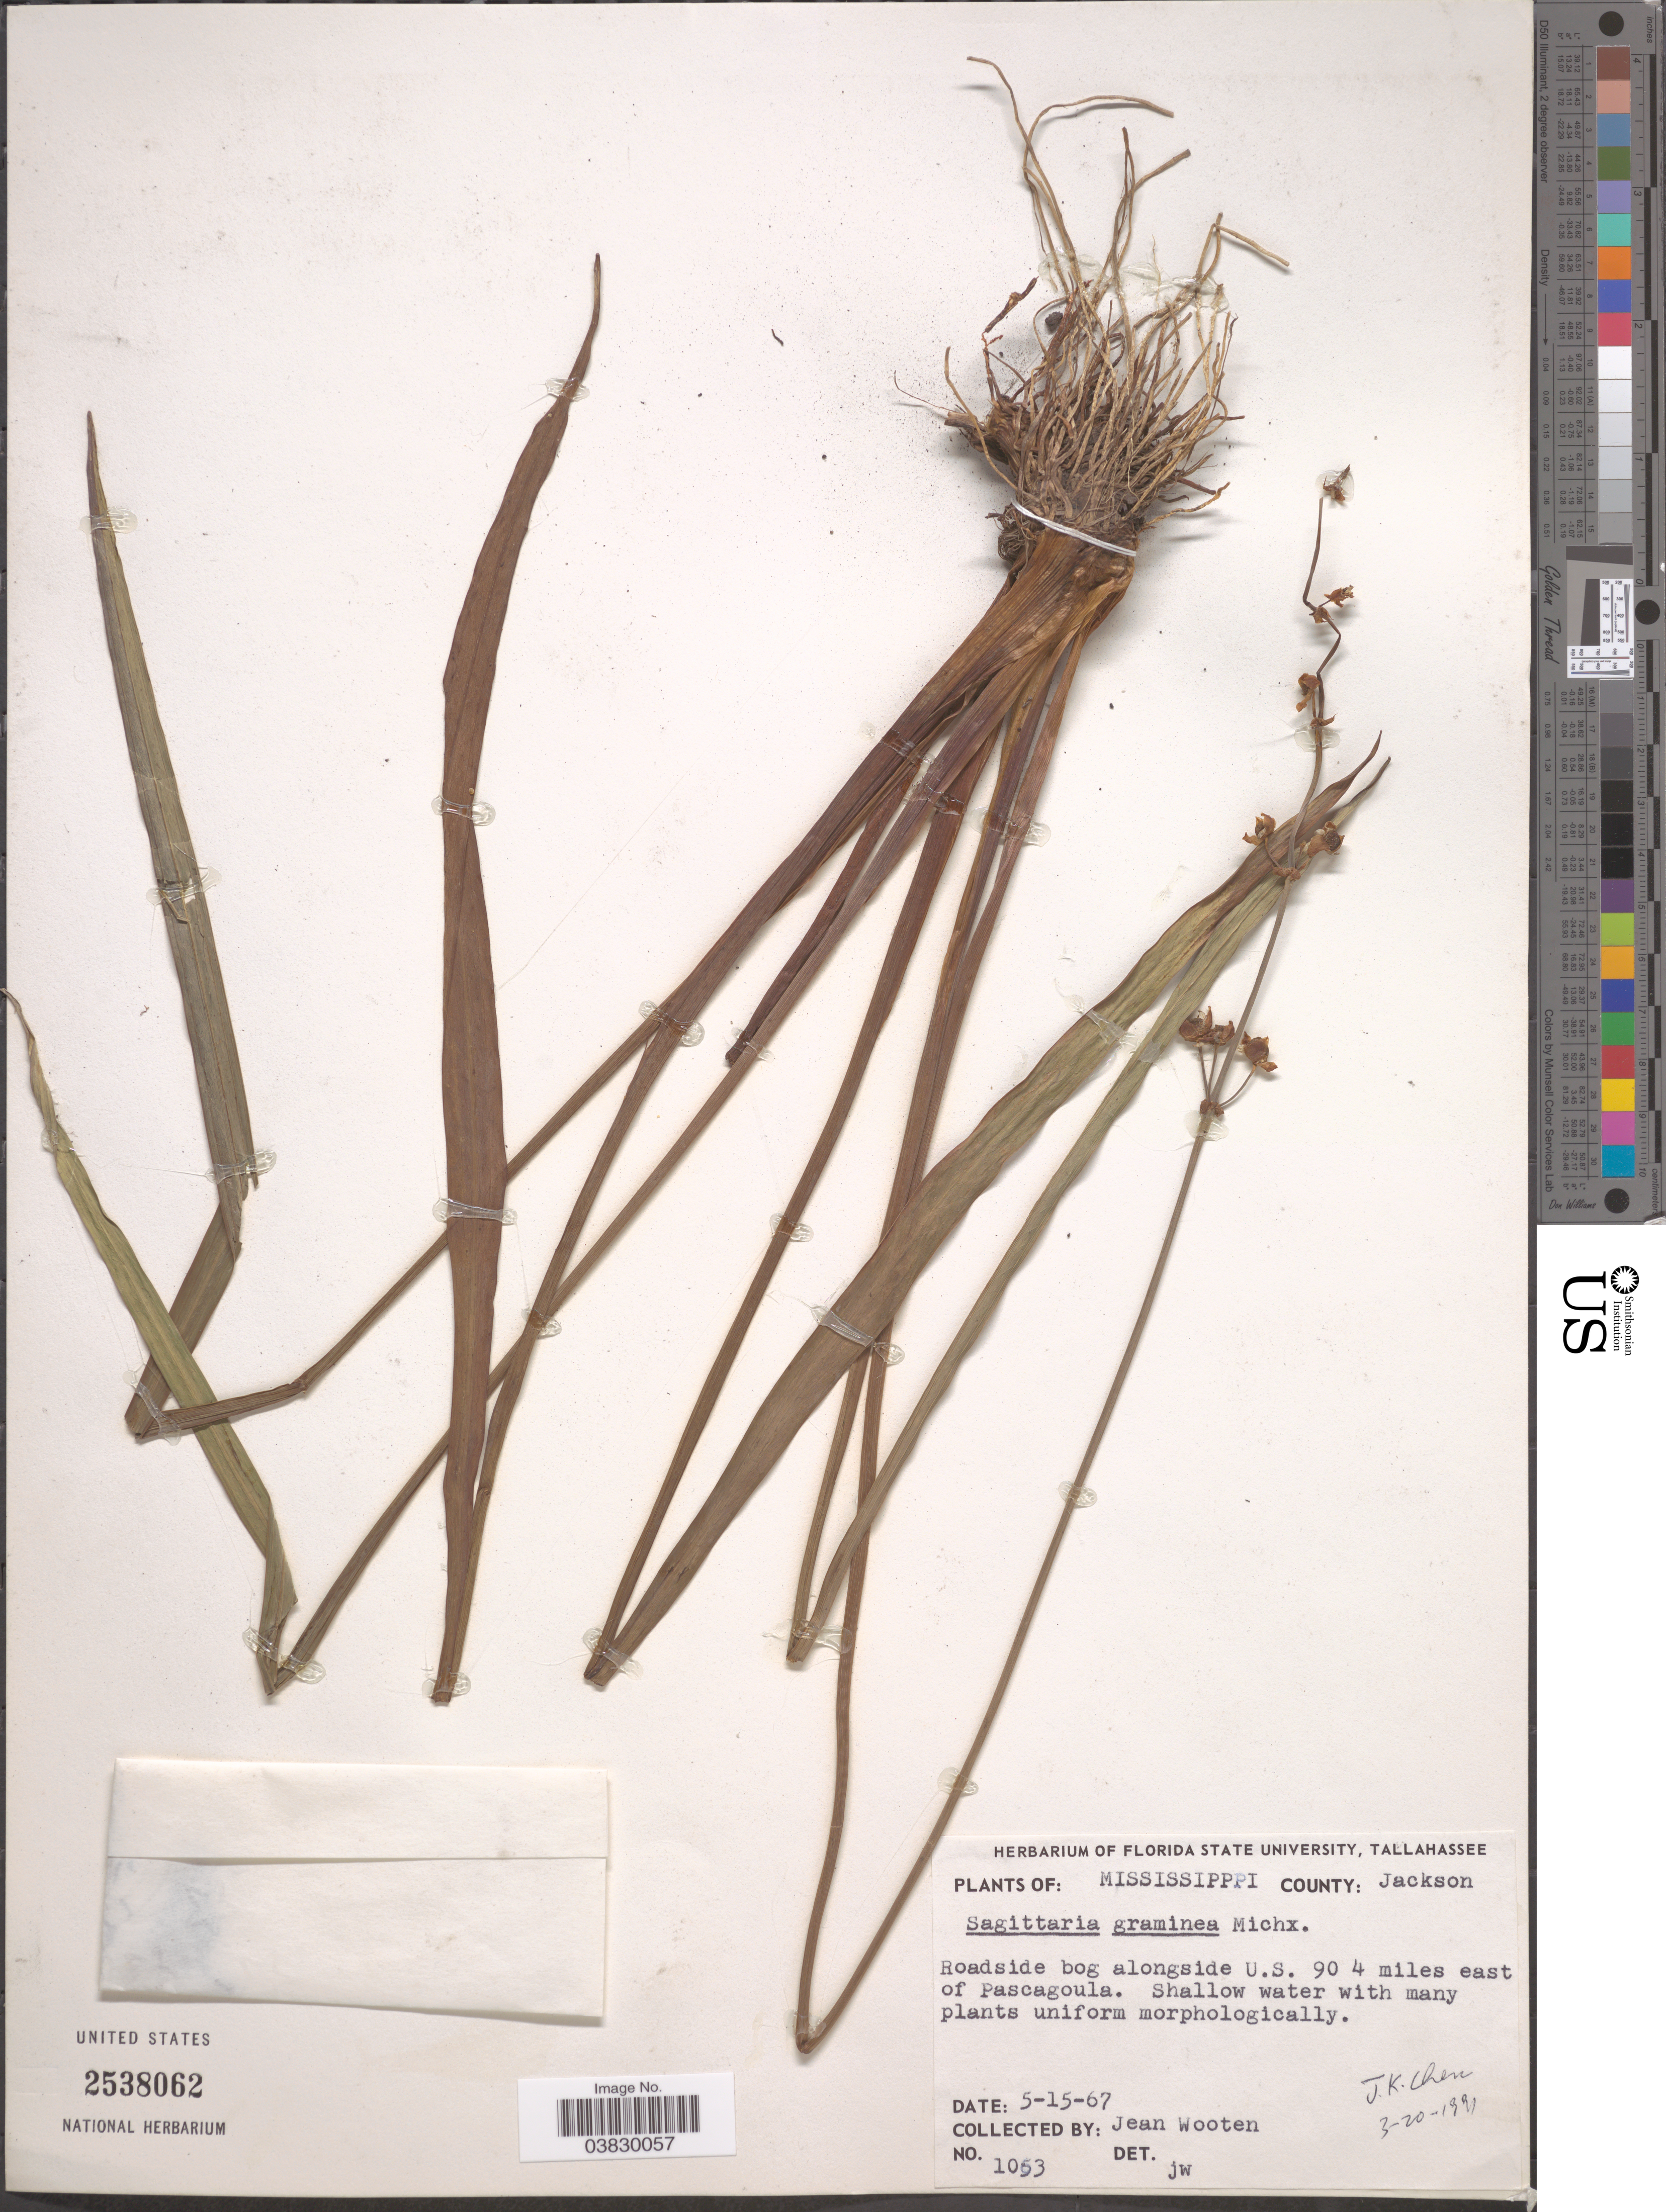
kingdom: Plantae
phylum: Tracheophyta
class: Liliopsida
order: Alismatales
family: Alismataceae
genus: Sagittaria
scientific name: Sagittaria graminea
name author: Michx.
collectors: J. Wooten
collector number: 1053*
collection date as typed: Transcribed d/m/y: 15/5/67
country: United States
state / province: Mississippi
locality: County: Jackson. Roadside bog alongside U.S. 90 4 miles east of Pascagoula.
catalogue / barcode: US 2538062